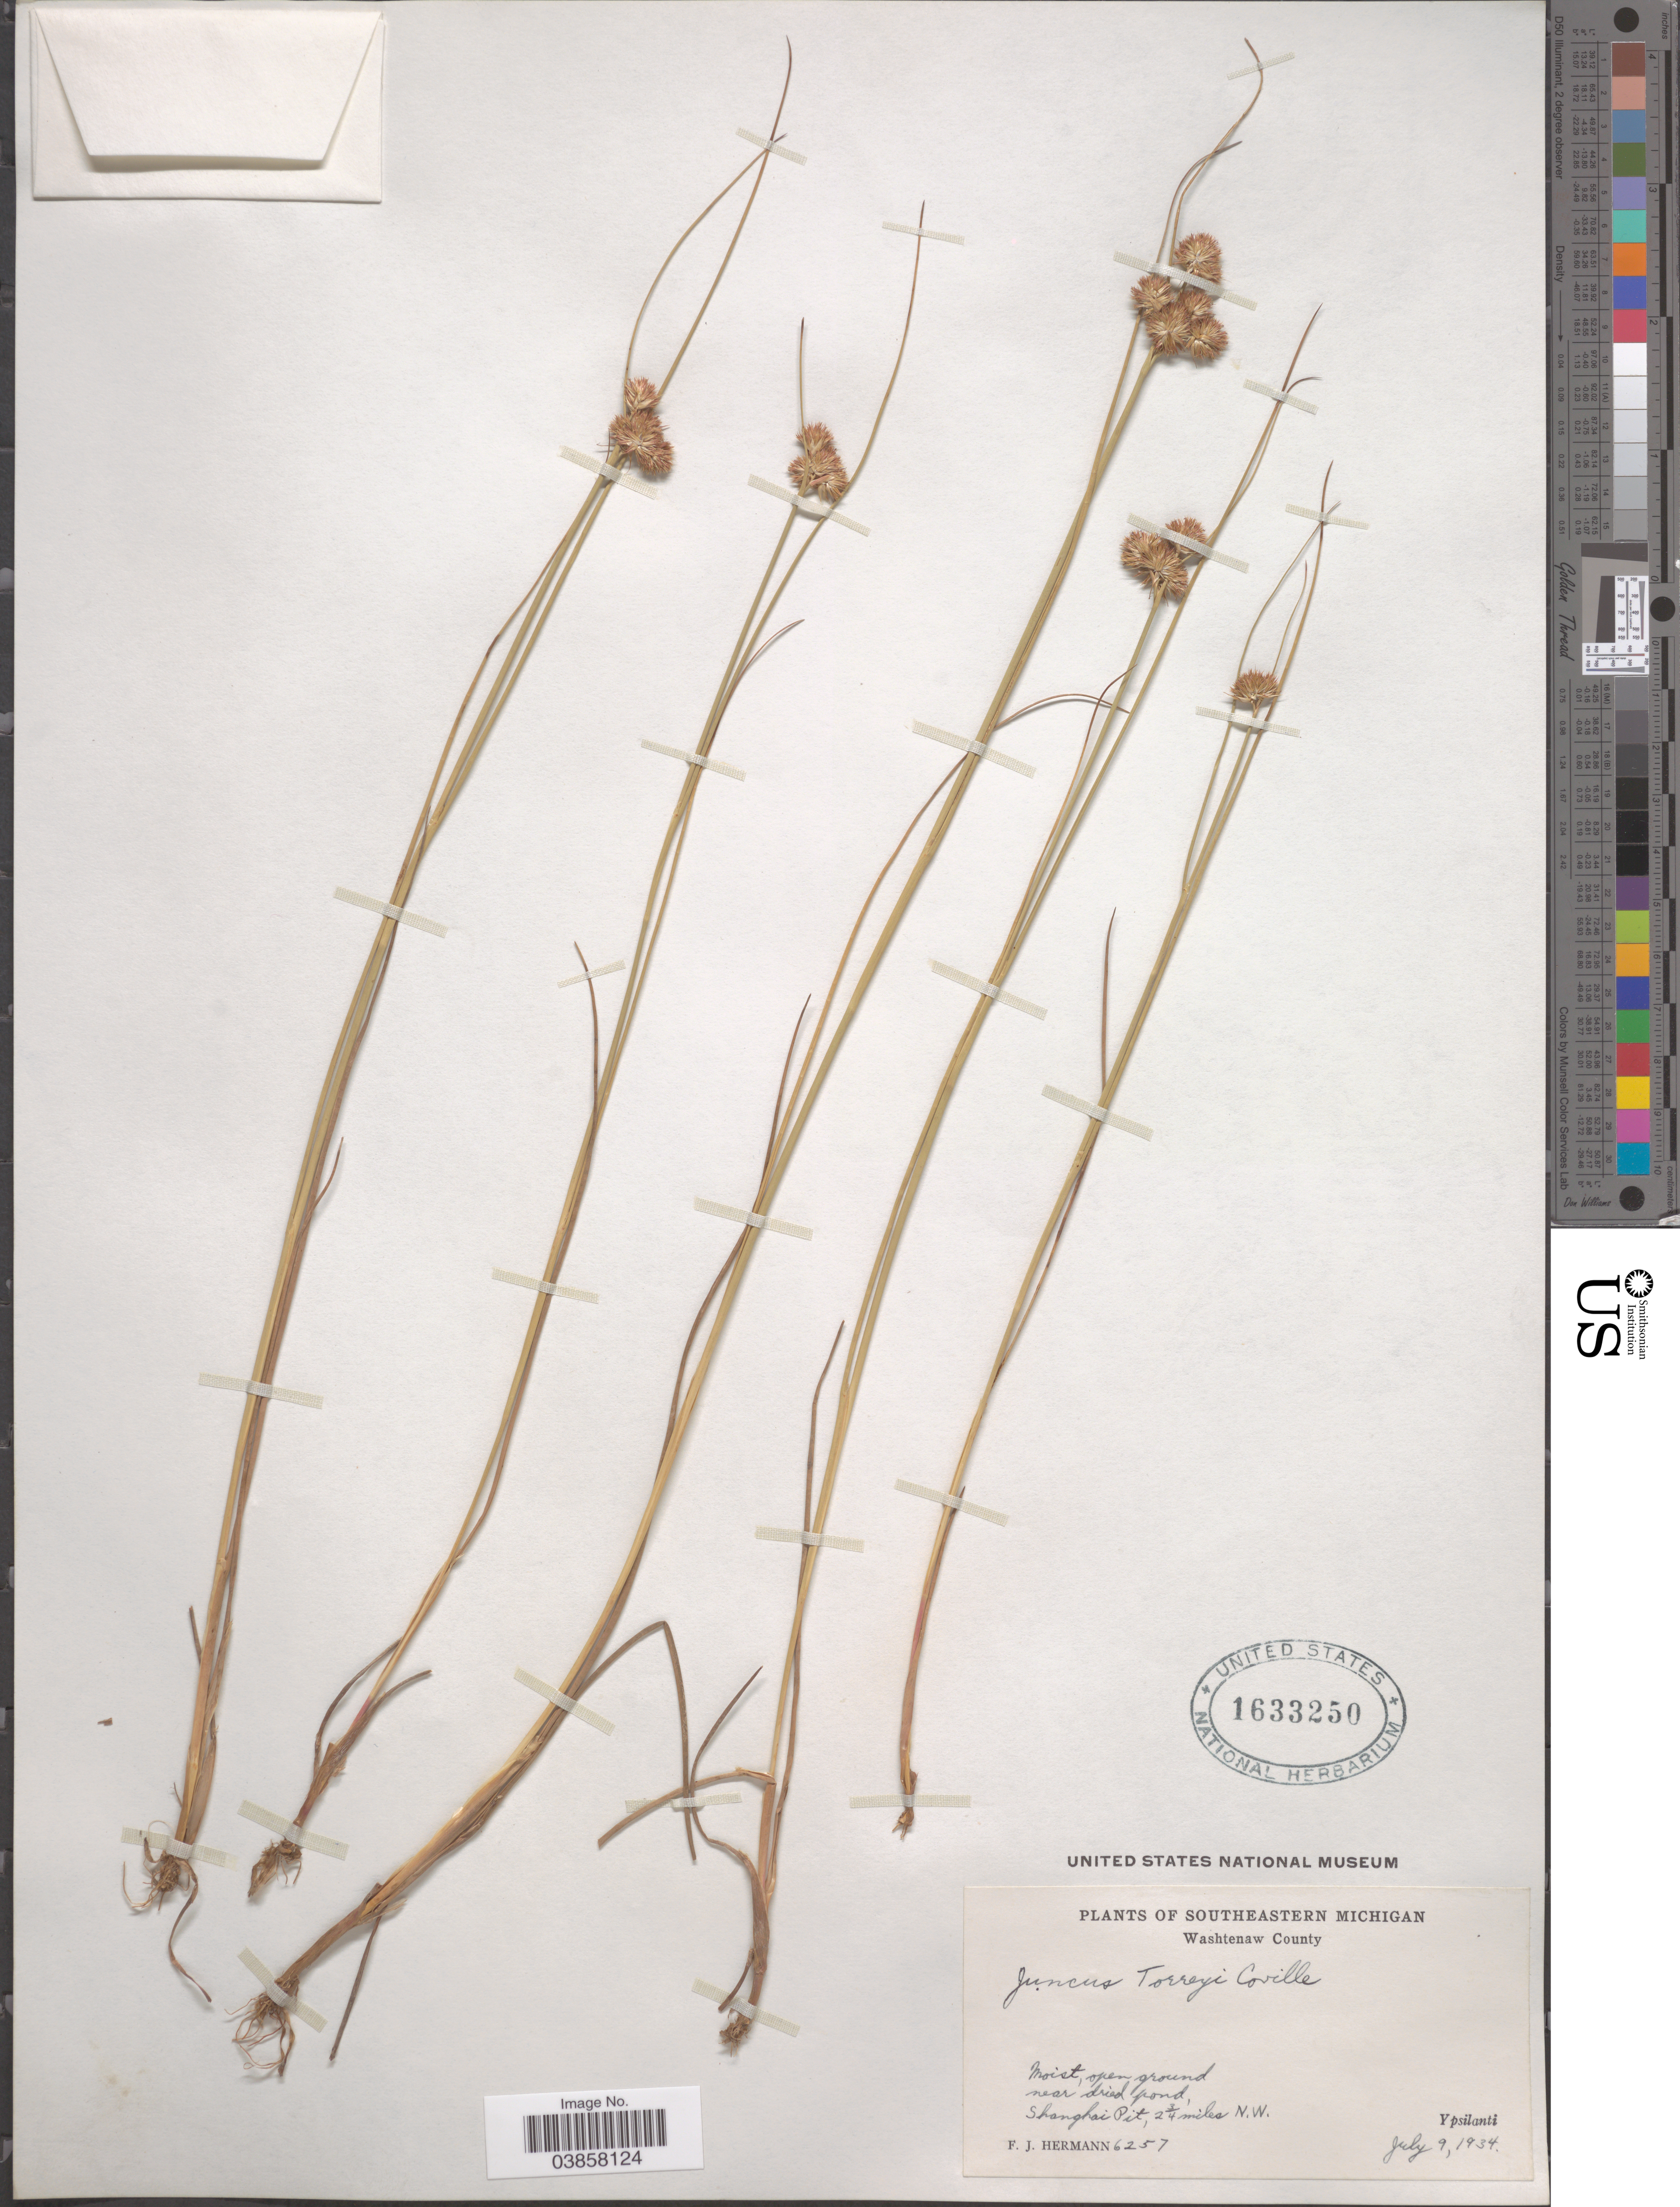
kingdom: Plantae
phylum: Tracheophyta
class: Liliopsida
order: Poales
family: Juncaceae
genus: Juncus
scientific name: Juncus torreyi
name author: Coville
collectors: F. J. Hermann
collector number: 6257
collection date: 1934-07-09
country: United States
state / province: Michigan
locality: Southeastern Michigan. Washtenaw County. Shanghai Pit. 2¾ miles N.W. Ypsilanti.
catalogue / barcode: US 1633250